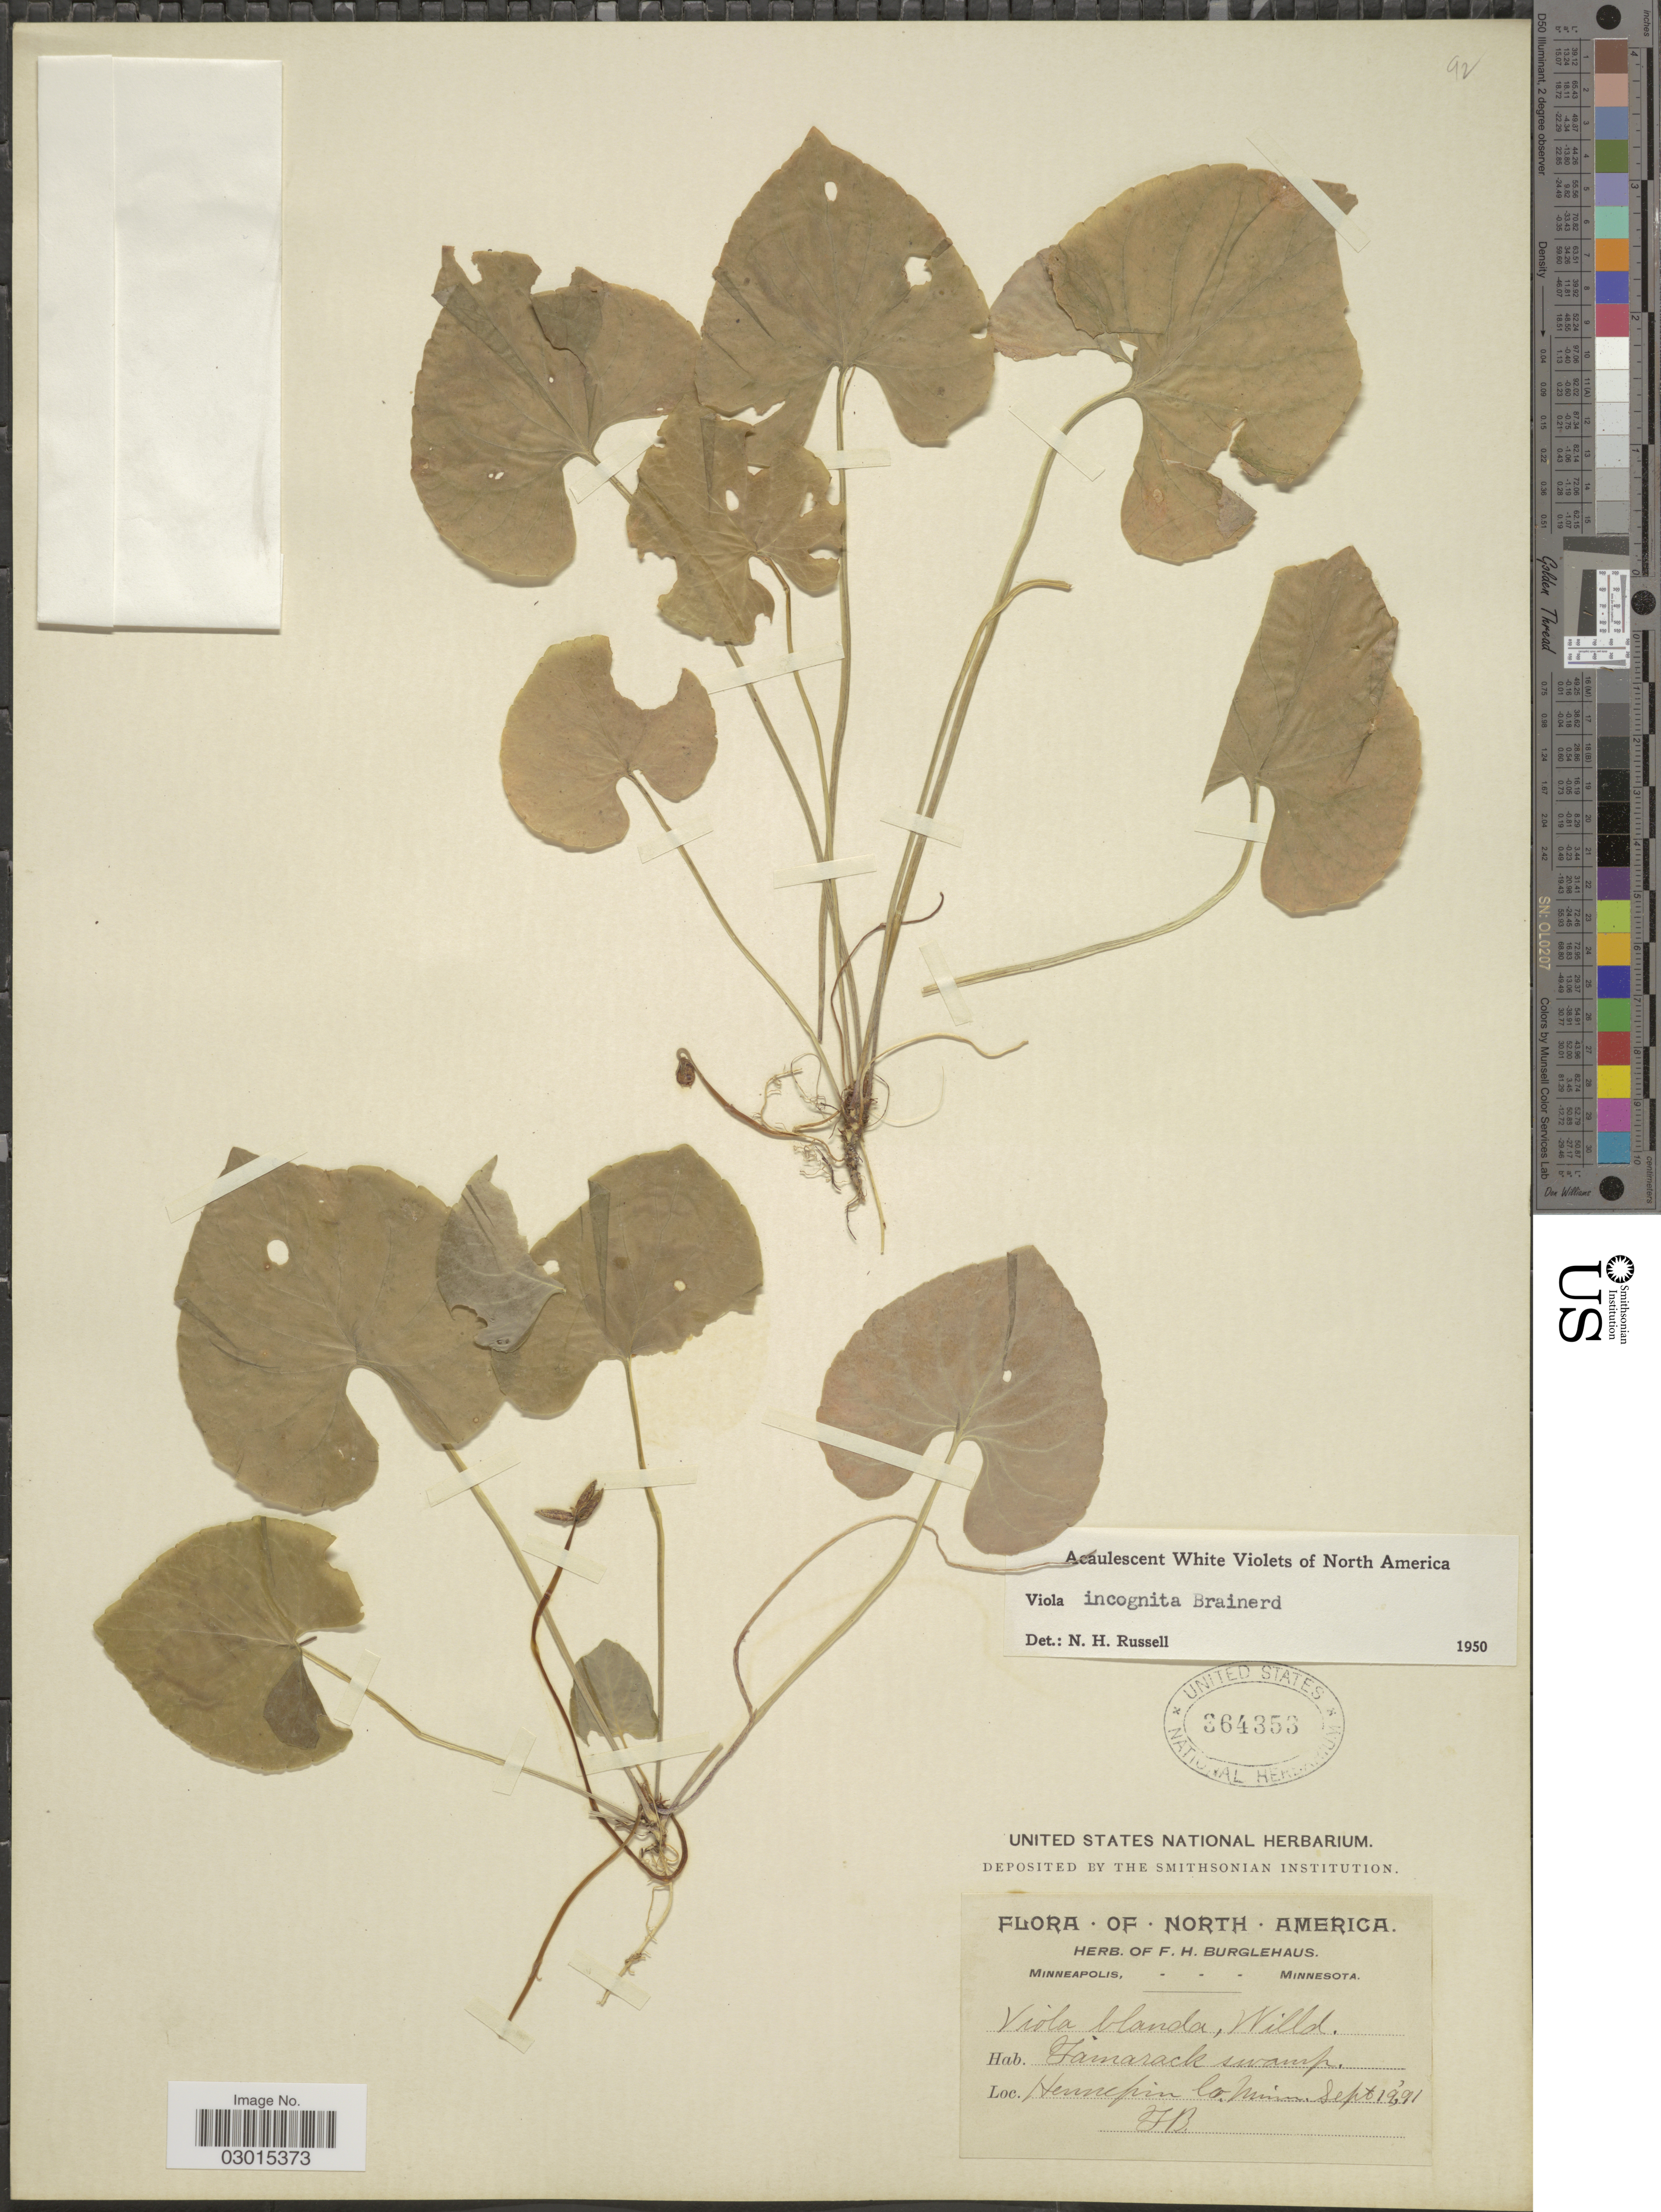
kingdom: Plantae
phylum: Tracheophyta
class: Magnoliopsida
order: Malpighiales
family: Violaceae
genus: Viola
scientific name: Viola incognita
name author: Brainerd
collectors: F. Burglehaus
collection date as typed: Transcribed d/m/y: 19/9/91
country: United States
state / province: Minnesota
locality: Hennepin Co. Minn.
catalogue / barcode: US 364353